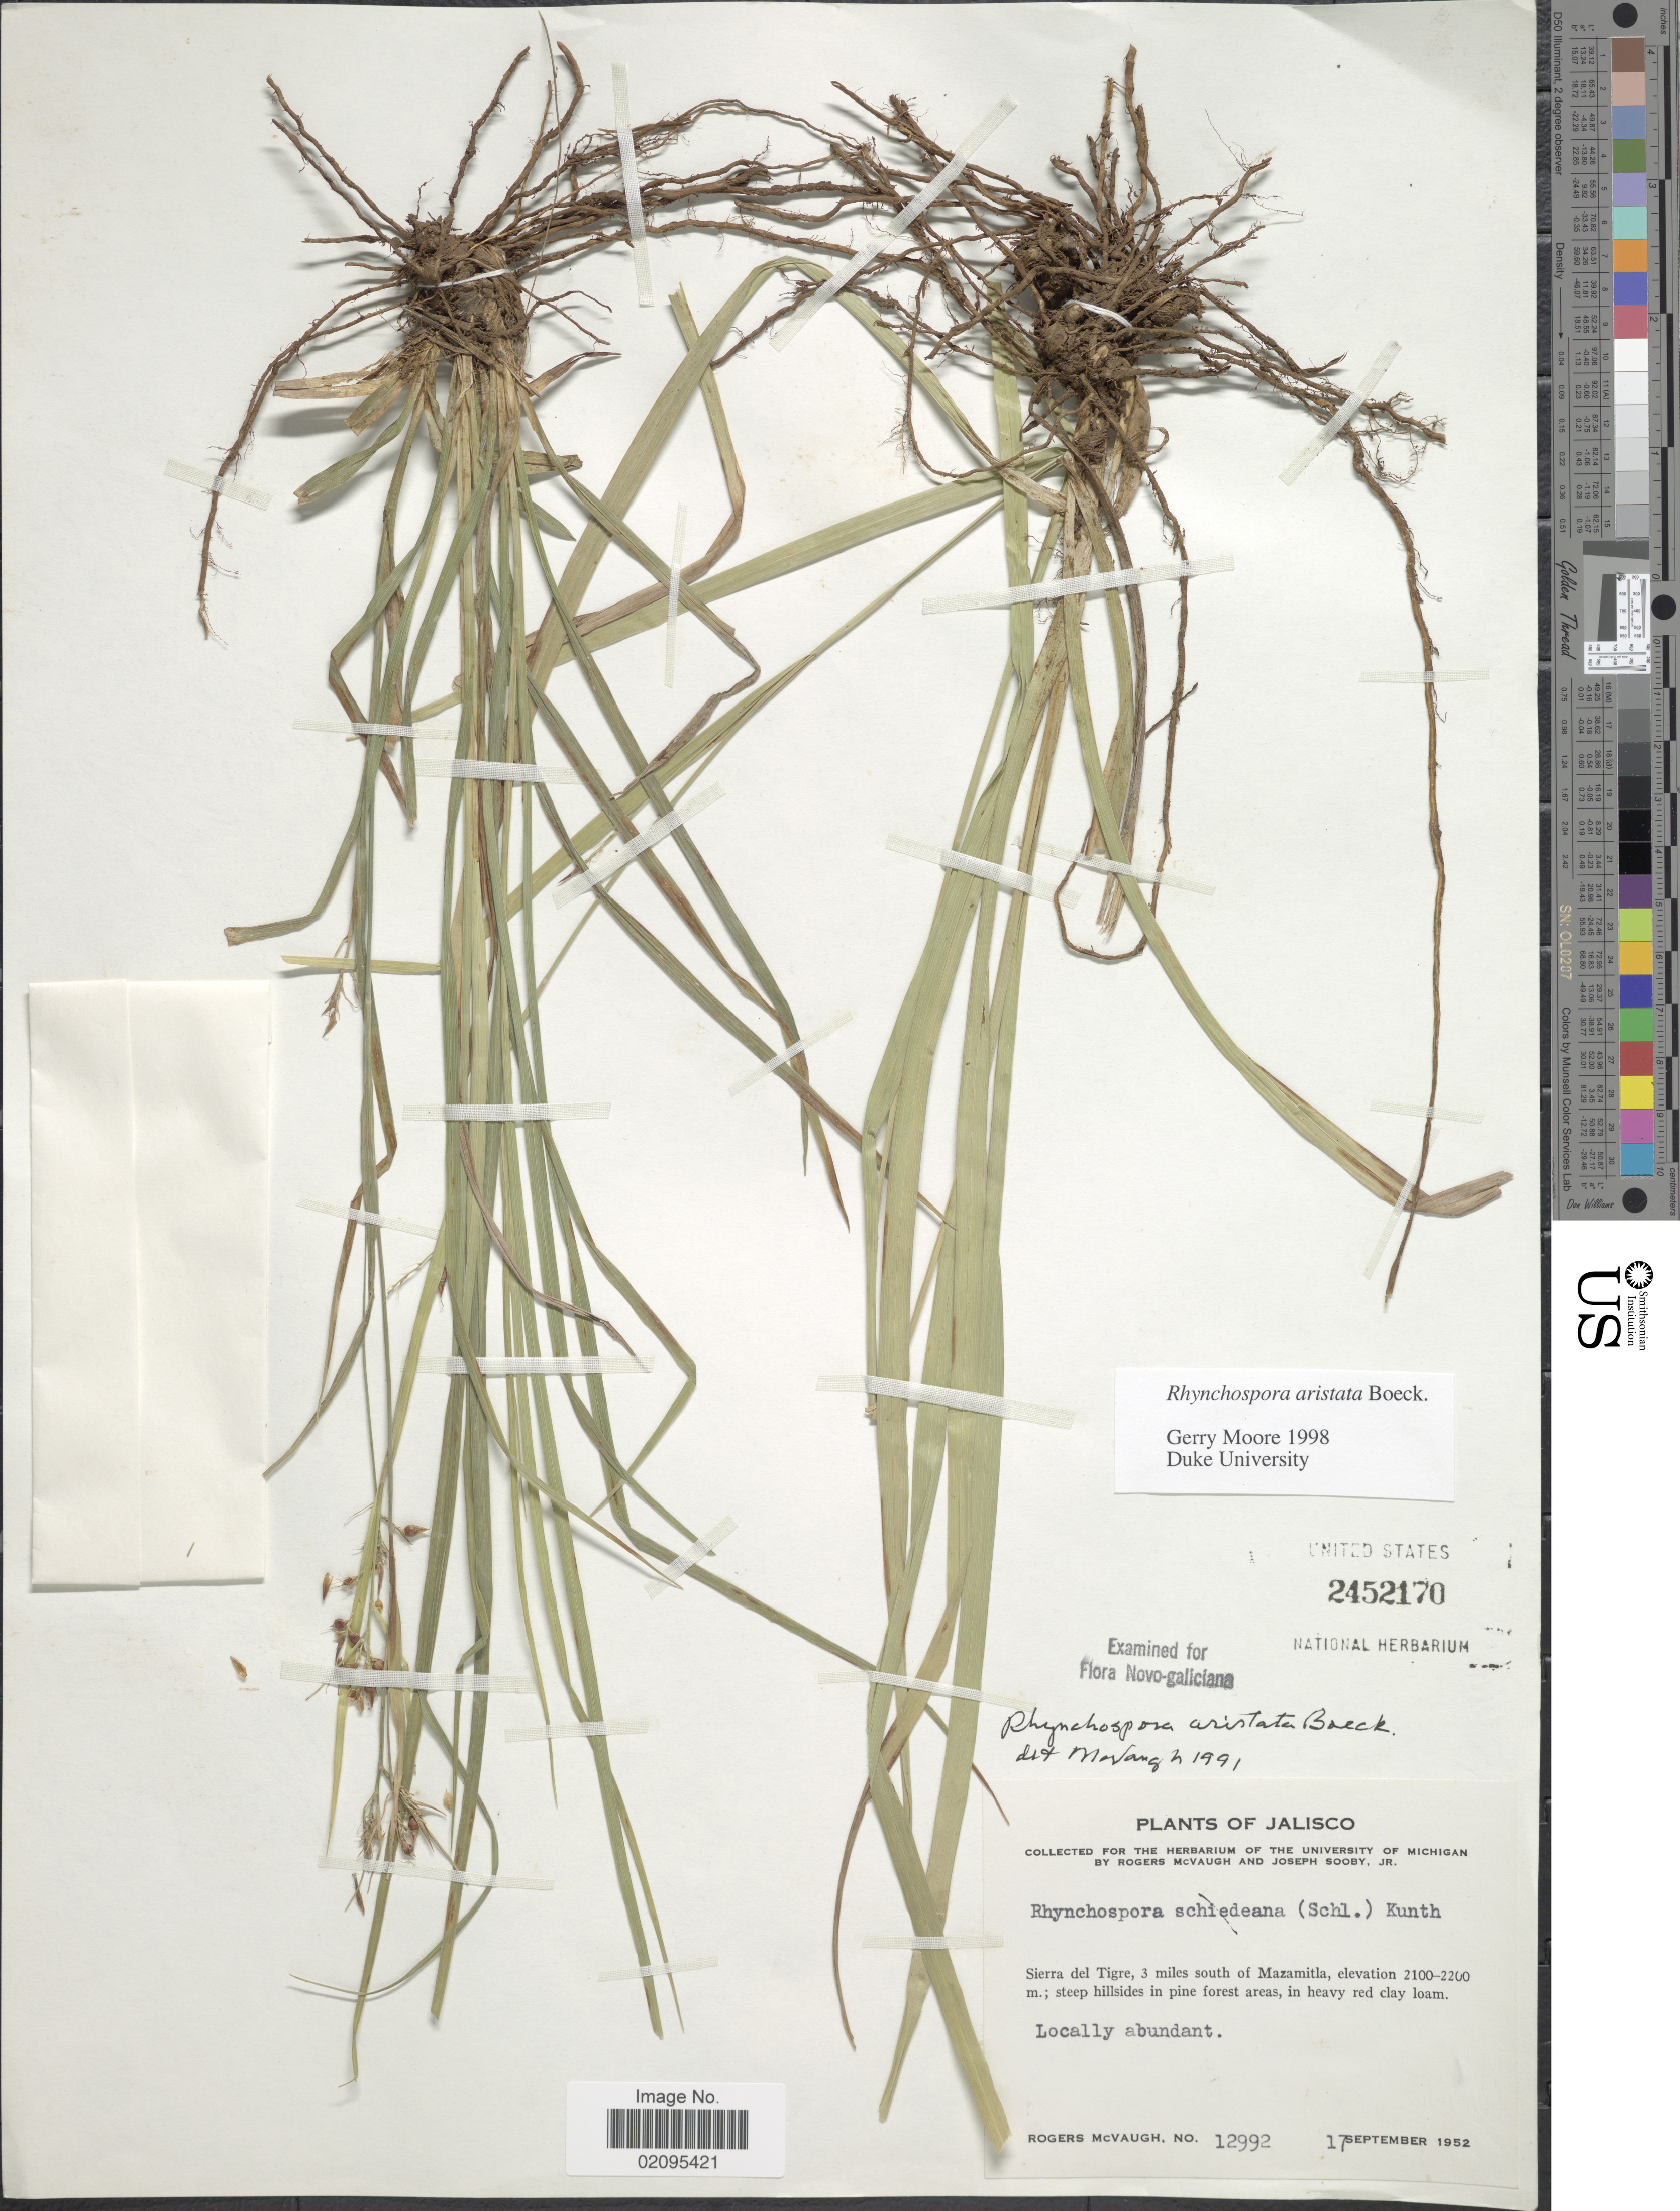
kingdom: Plantae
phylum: Tracheophyta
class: Liliopsida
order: Poales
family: Cyperaceae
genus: Rhynchospora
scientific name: Rhynchospora aristata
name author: Boeckeler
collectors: R. McVaugh & J. Sooby Jr.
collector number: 12992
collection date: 1952-09-17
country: Mexico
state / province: Jalisco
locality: Sierra del Tigre, 3 miles south of Mazamitla, steep hillsides.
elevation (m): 2100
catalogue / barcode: US 2452170